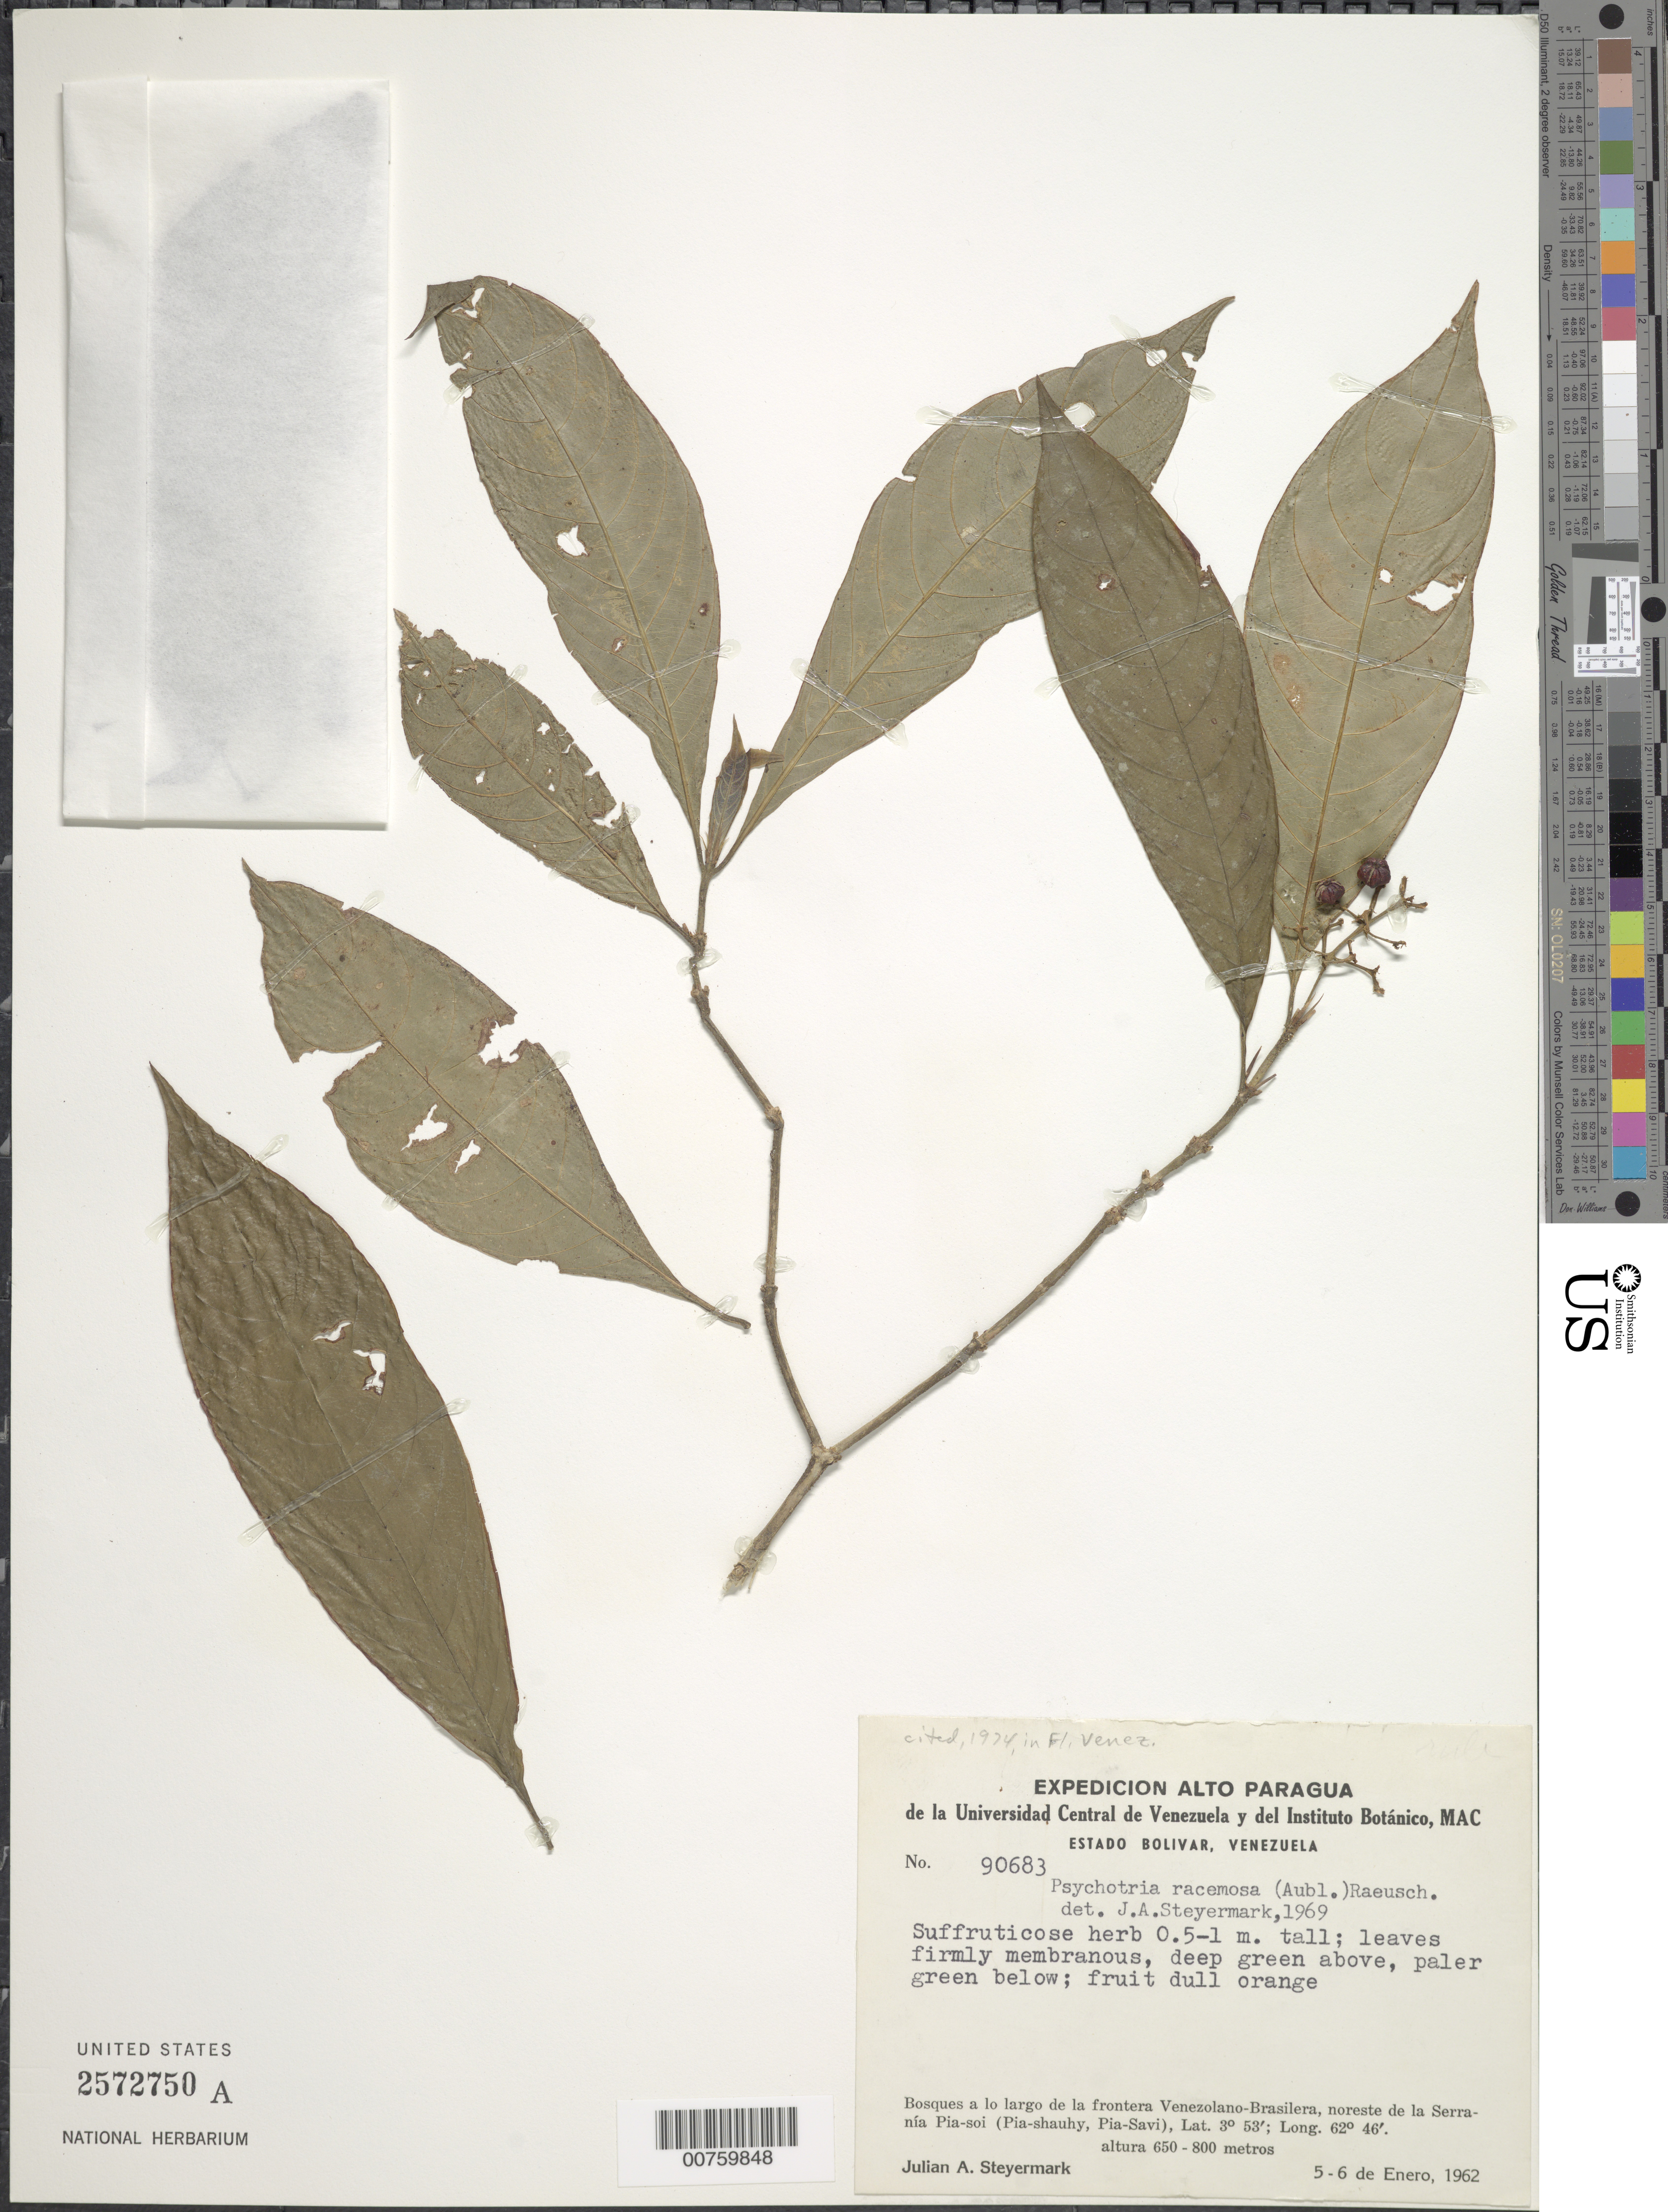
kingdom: Plantae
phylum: Tracheophyta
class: Magnoliopsida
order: Gentianales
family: Rubiaceae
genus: Psychotria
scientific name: Psychotria racemosa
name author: Rich.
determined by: Steyermark, Julian A., (VEN)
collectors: J. Steyermark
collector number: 90683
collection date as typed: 5-Jan-62 to 6-Jan-62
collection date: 1962-01-05/1962-01-06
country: Venezuela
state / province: Bolívar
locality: Serranía Pia-soi, NE of; on Venezuela-Brazil border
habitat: Bosques a lo largo de la frontera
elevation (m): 650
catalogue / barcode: US 2572750A